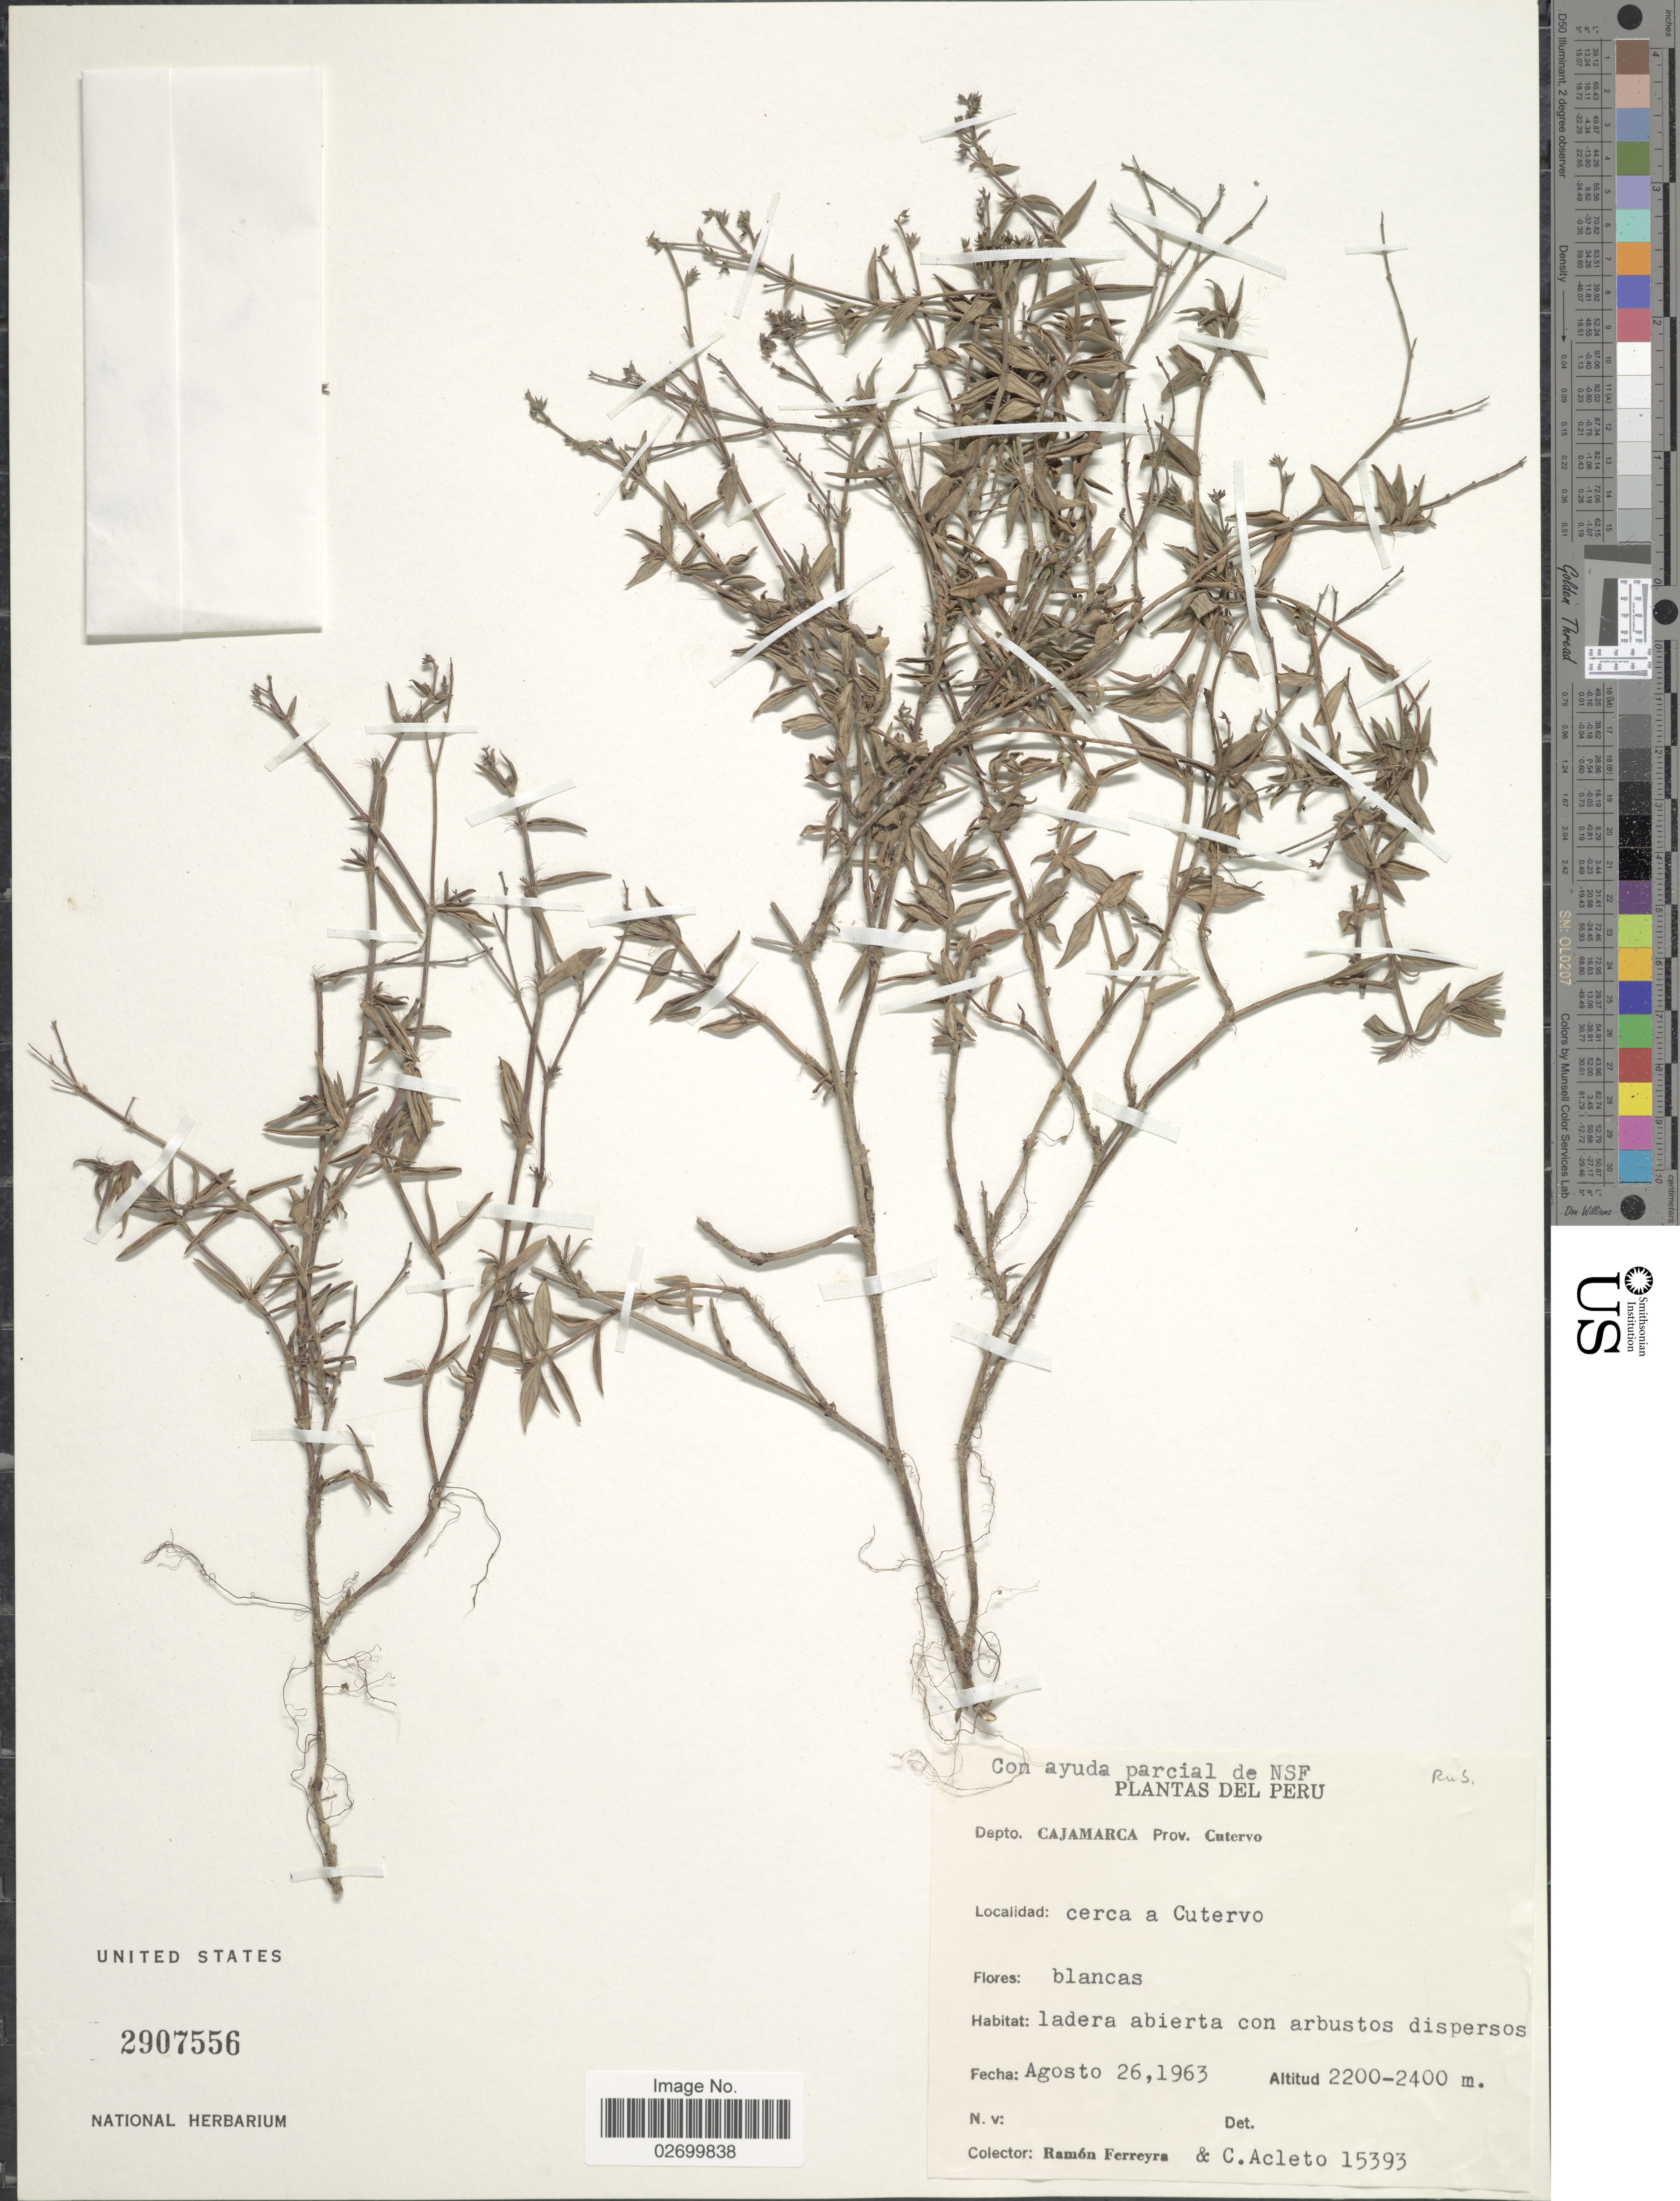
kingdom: Plantae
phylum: Tracheophyta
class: Magnoliopsida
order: Gentianales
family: Rubiaceae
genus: Galianthe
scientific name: Galianthe dichotoma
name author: (Willd.) E.L. Cabral & Bacigalupo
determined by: Florentin, Mariela Nunez, (CTES), Instituto de Botanica del Nordeste (ARGENTINA)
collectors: R. A. Ferreyra & C. Acleto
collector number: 15393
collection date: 1963-08-26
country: Peru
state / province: Cajamarca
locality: Dept. Cajamarca. Cerca a Cutervo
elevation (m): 2200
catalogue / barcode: US 2907556